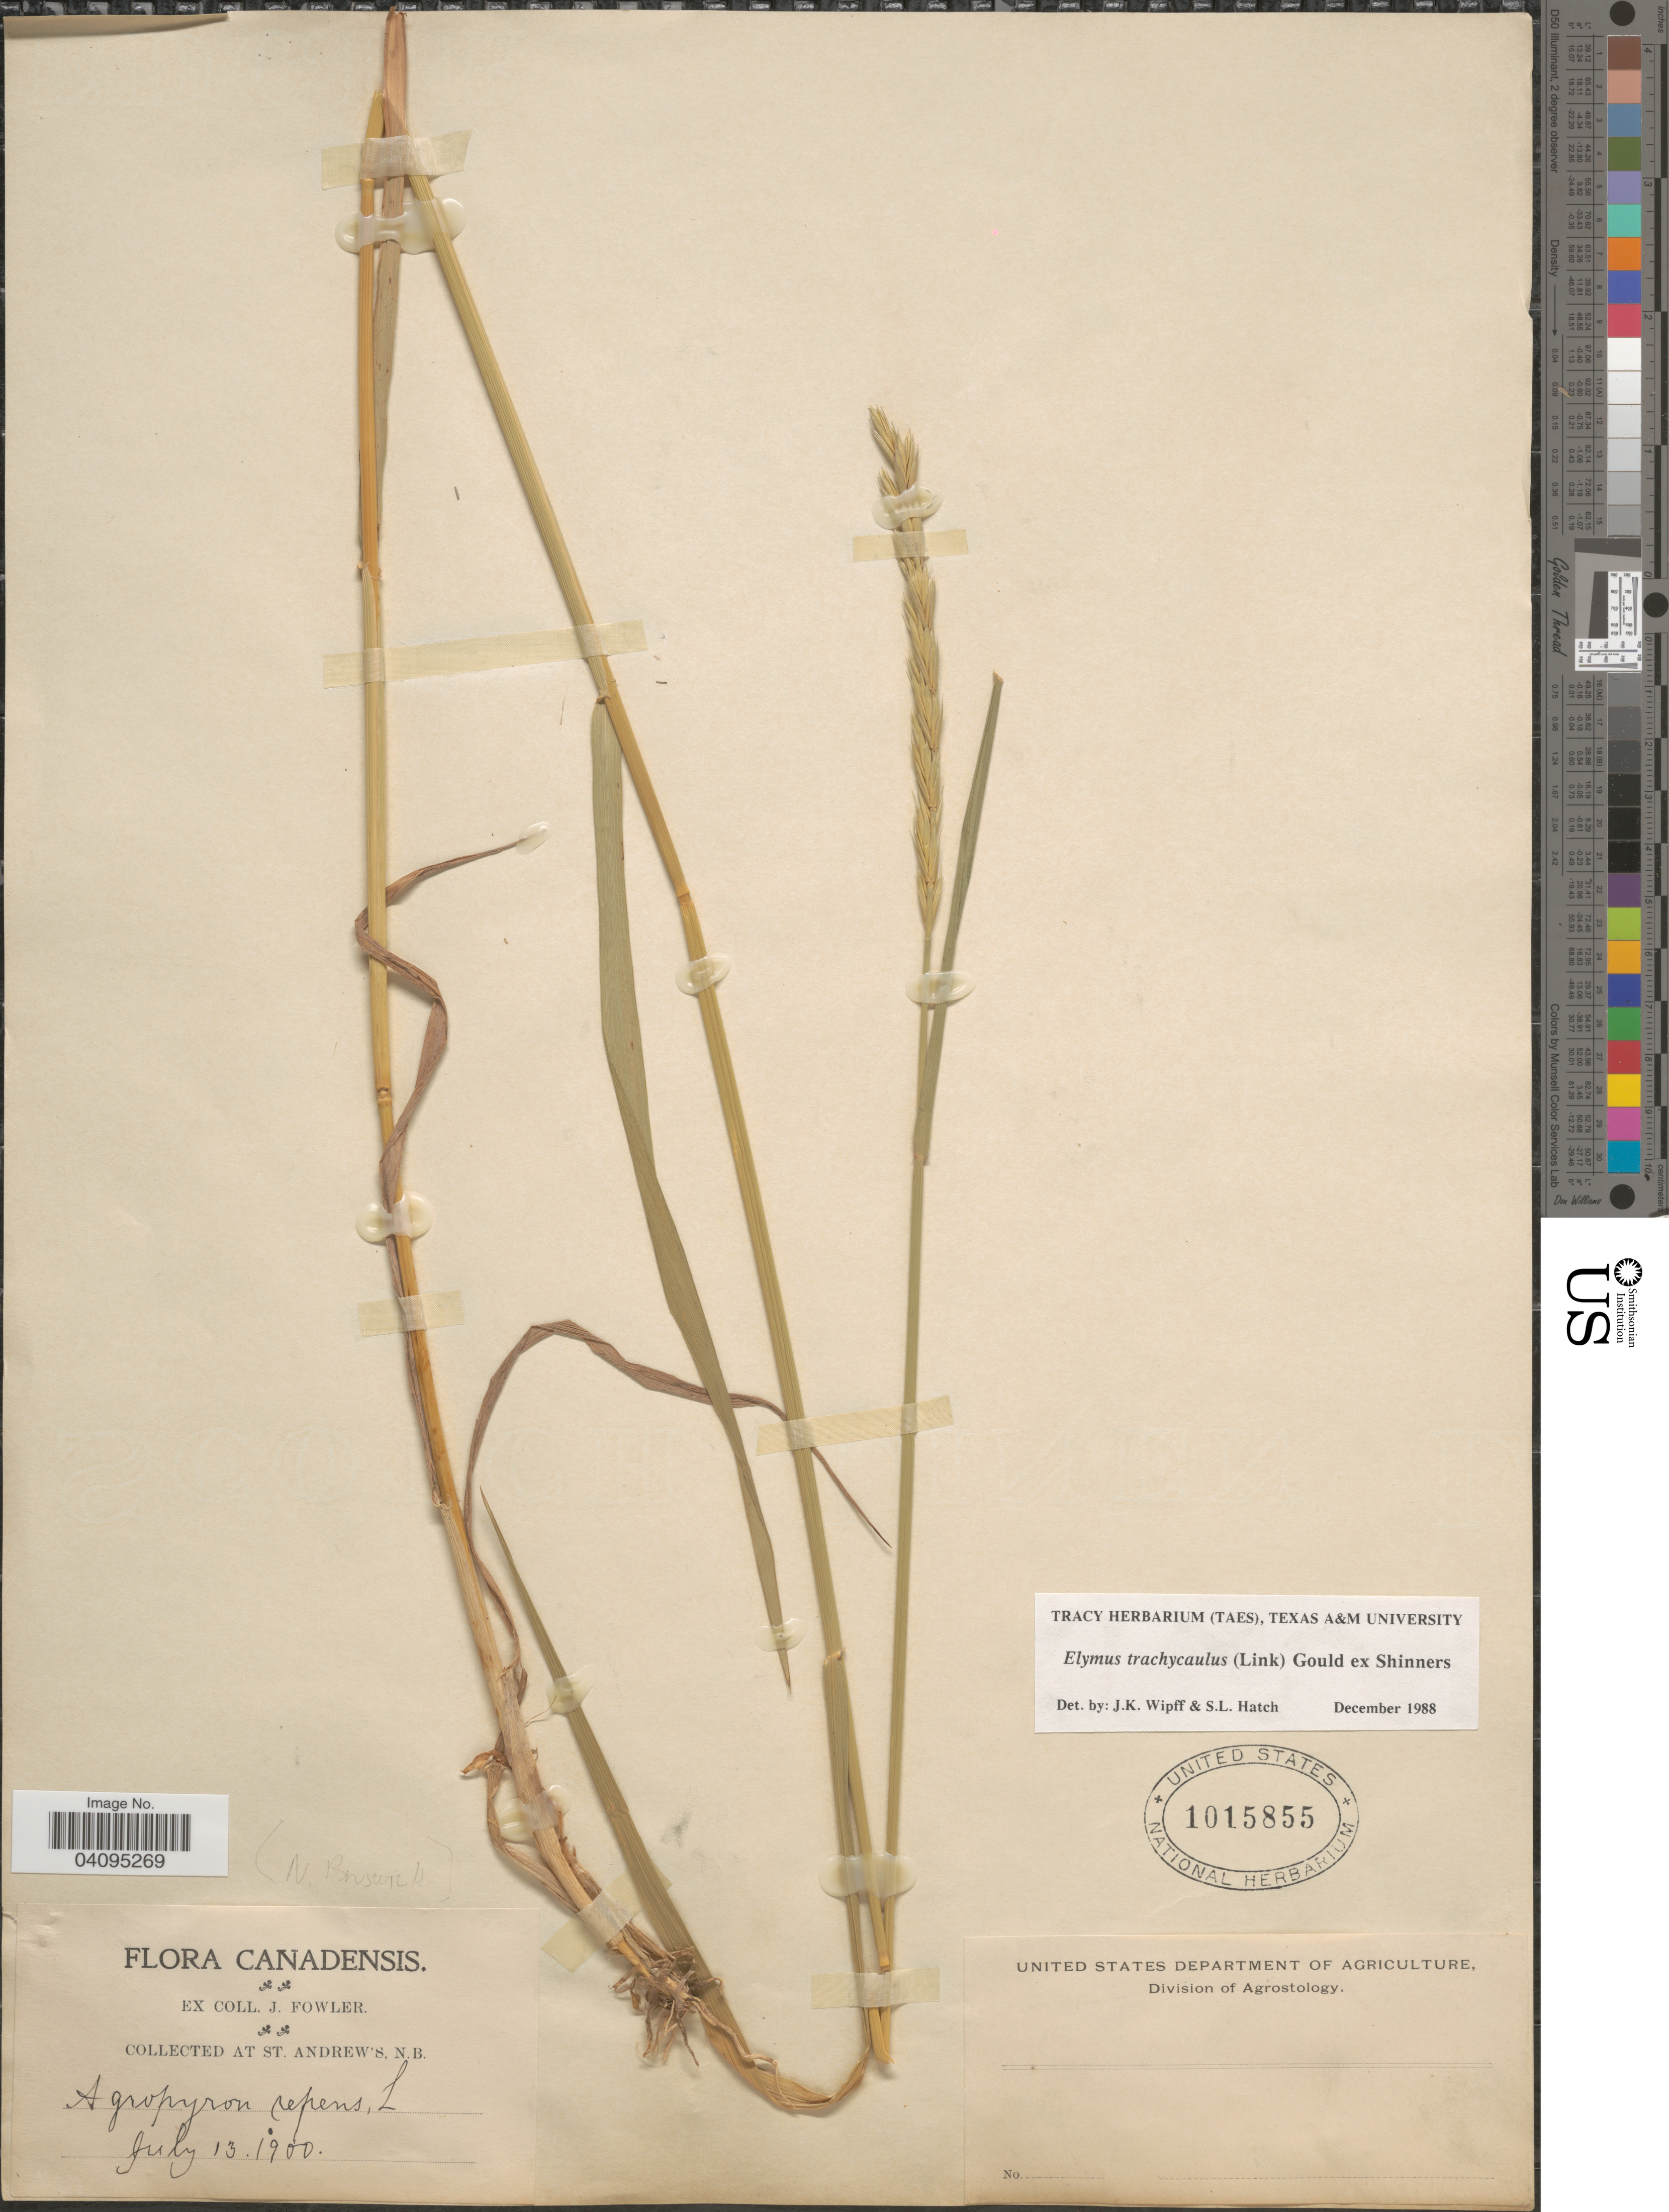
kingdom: Plantae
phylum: Tracheophyta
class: Liliopsida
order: Poales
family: Poaceae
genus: Elymus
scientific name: Elymus trachycaulus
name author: (Link) Gould ex Shinners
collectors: J. Fowler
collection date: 1900-07-13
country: Canada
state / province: New Brunswick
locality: At St. Andrew's.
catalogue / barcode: US 1015855